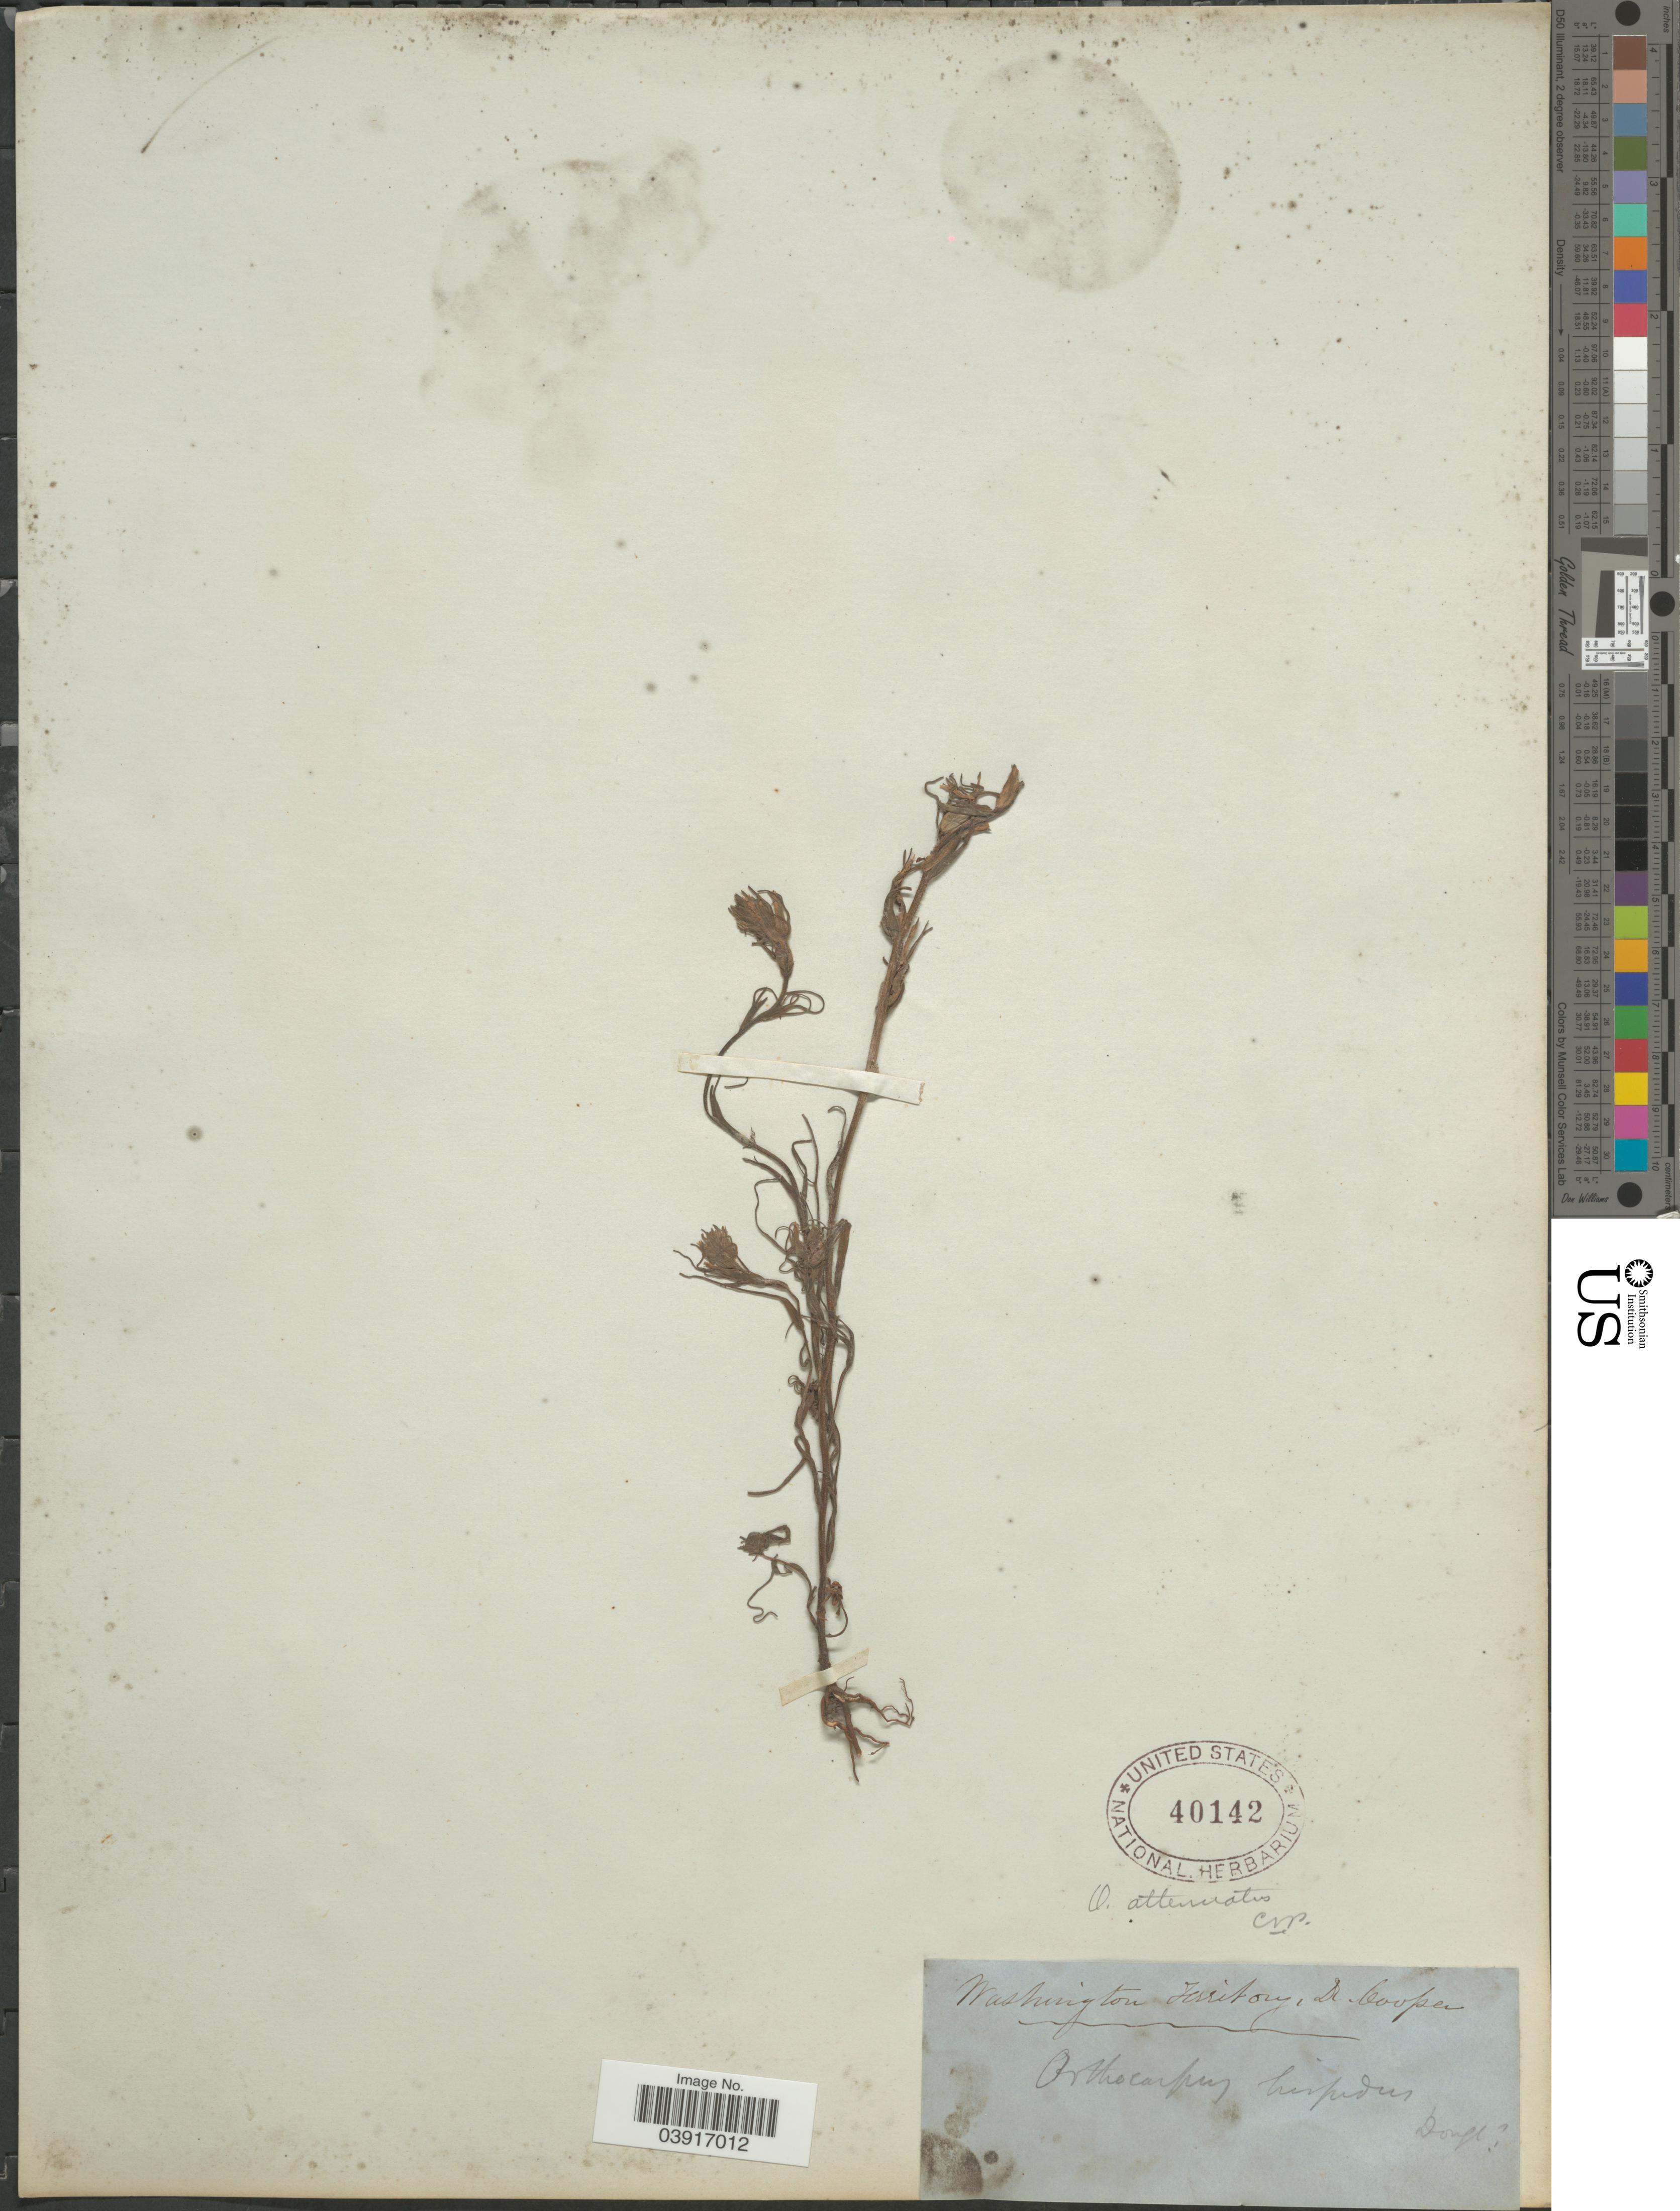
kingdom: Plantae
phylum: Tracheophyta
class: Magnoliopsida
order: Lamiales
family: Orobanchaceae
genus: Orthocarpus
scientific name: Orthocarpus attenuatus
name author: A. Gray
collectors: Dr. Cooper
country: United States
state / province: Washington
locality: Washington Territory.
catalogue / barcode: US 40142